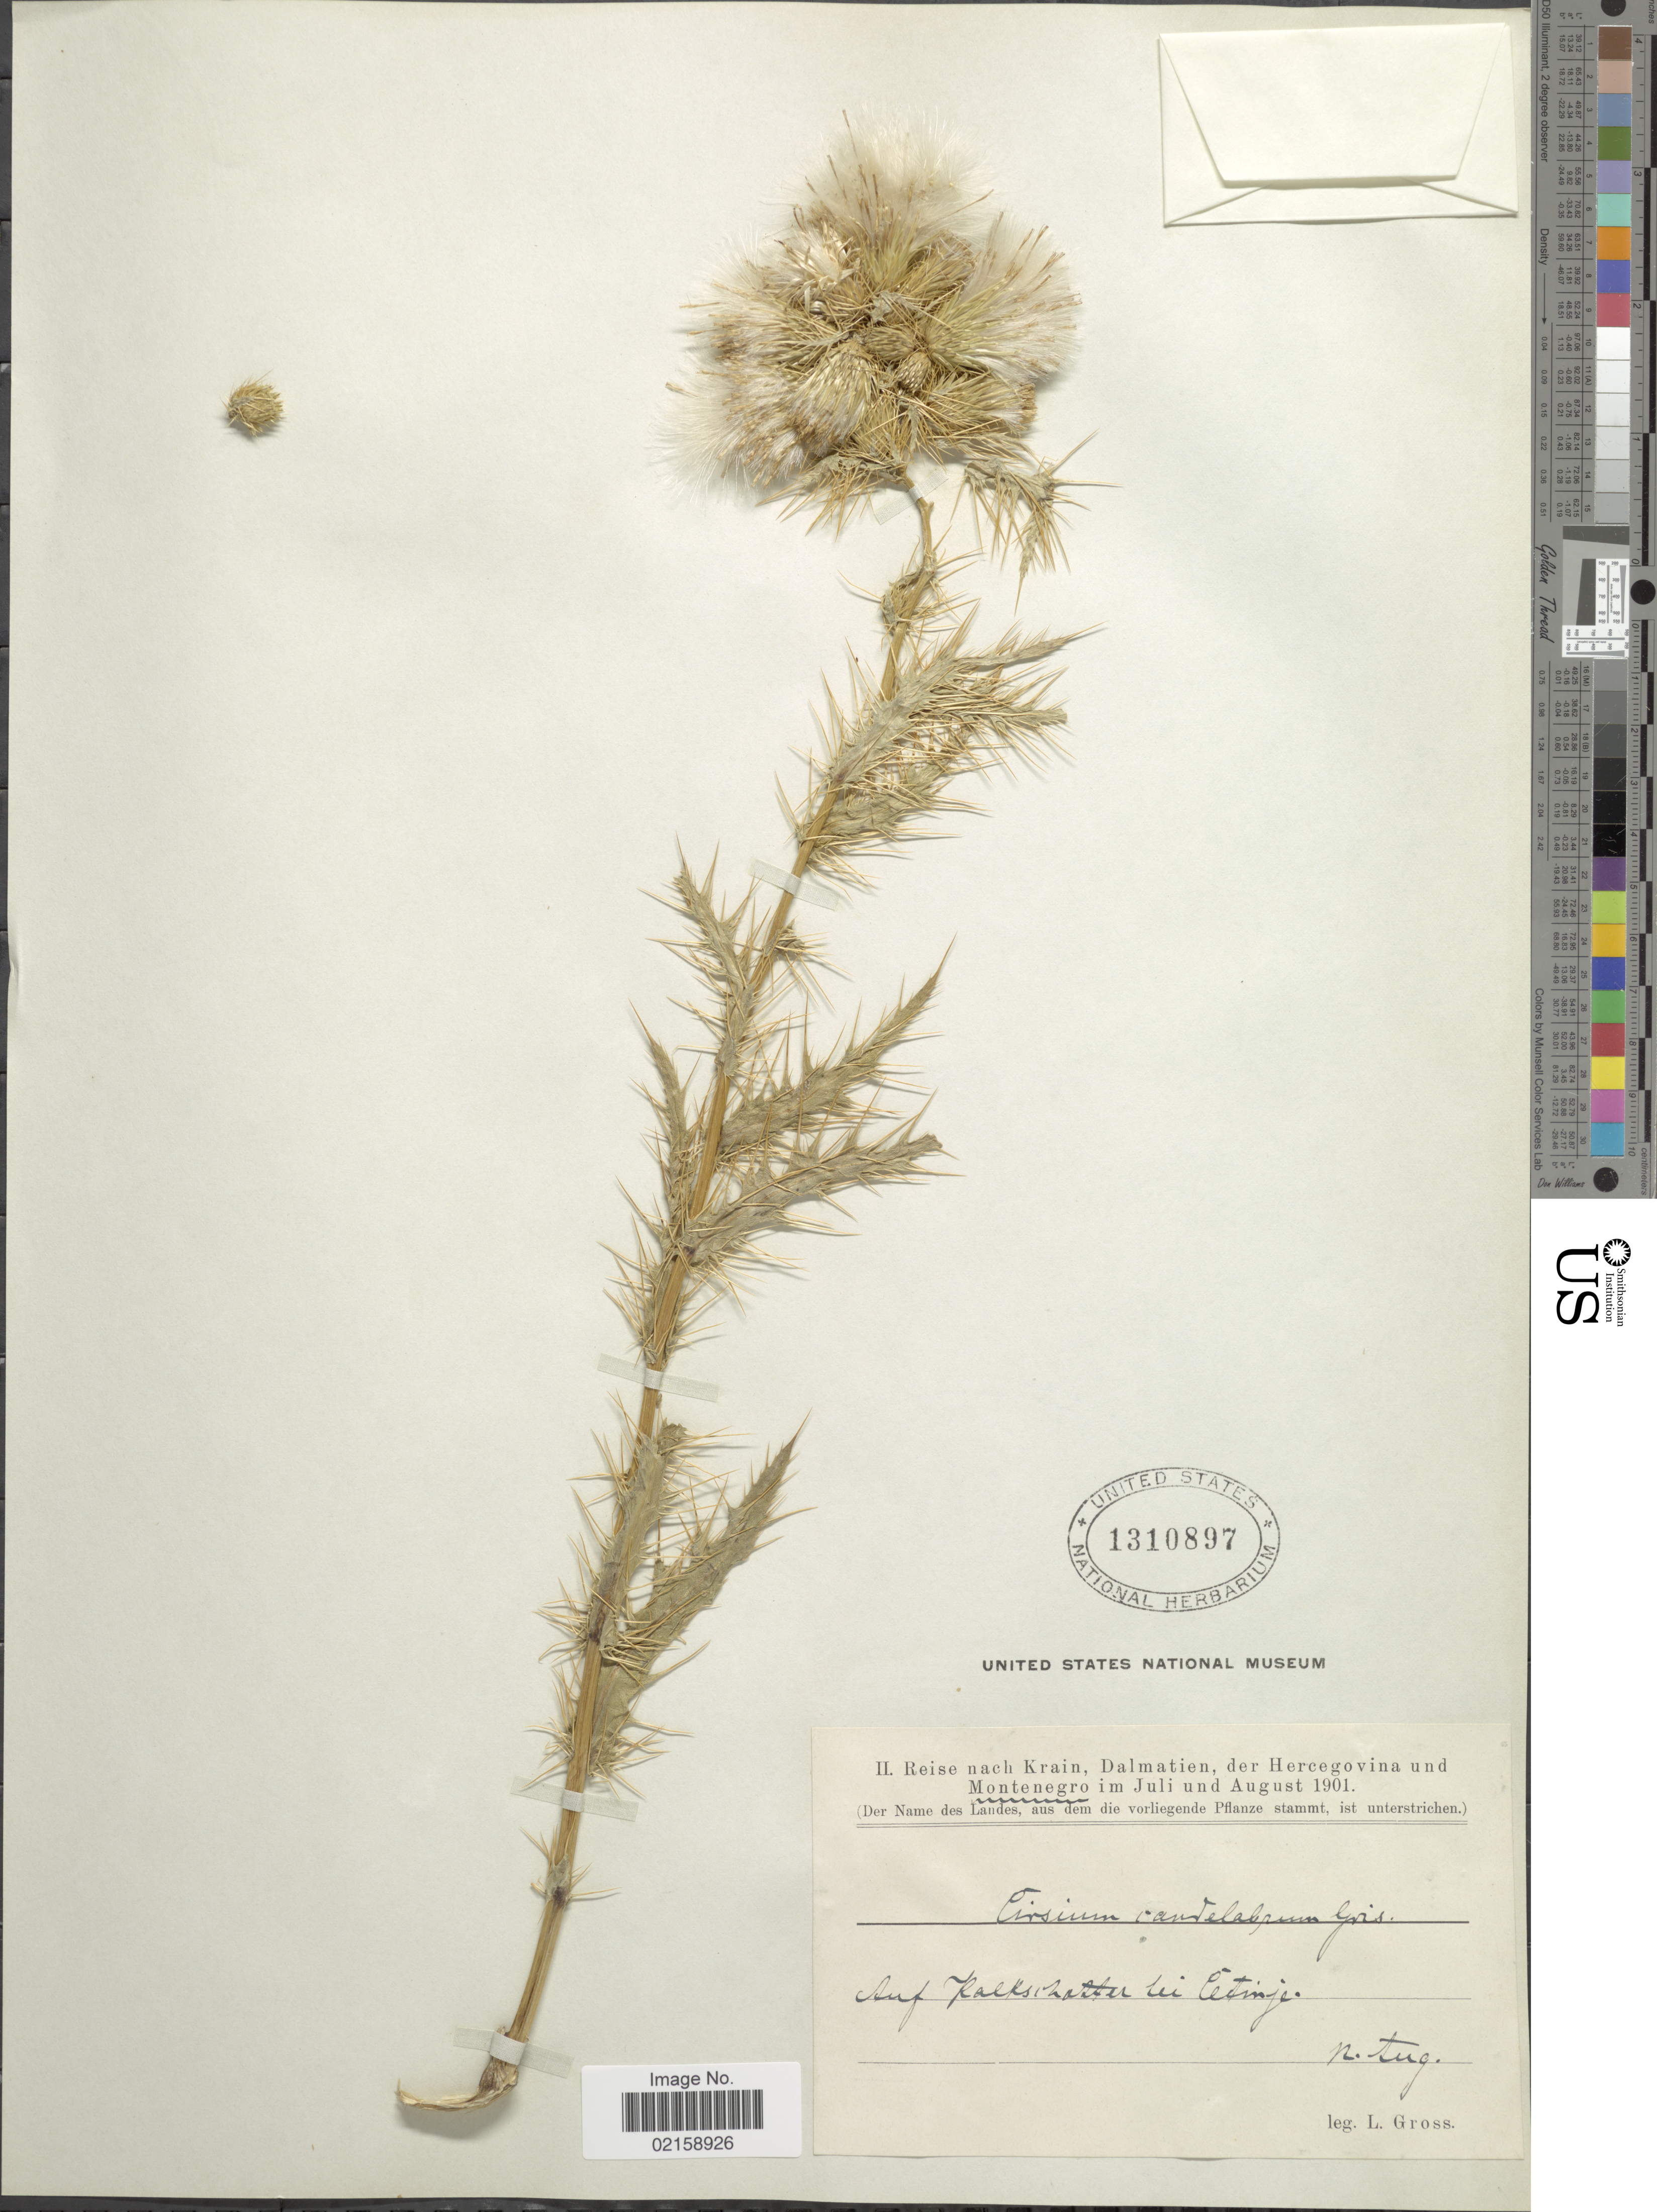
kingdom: Plantae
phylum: Tracheophyta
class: Magnoliopsida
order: Asterales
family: Asteraceae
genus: Cirsium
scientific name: Cirsium candelabrum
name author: Griseb.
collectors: L. Gross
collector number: II?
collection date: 1901-08-12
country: Germany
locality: Reise nach Krain, Dalmatien, der Hercegovina und Montenegro im Juli und Augustus, auf Kalkshafter bei Eetinje. [interpreted]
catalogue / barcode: US 1310897